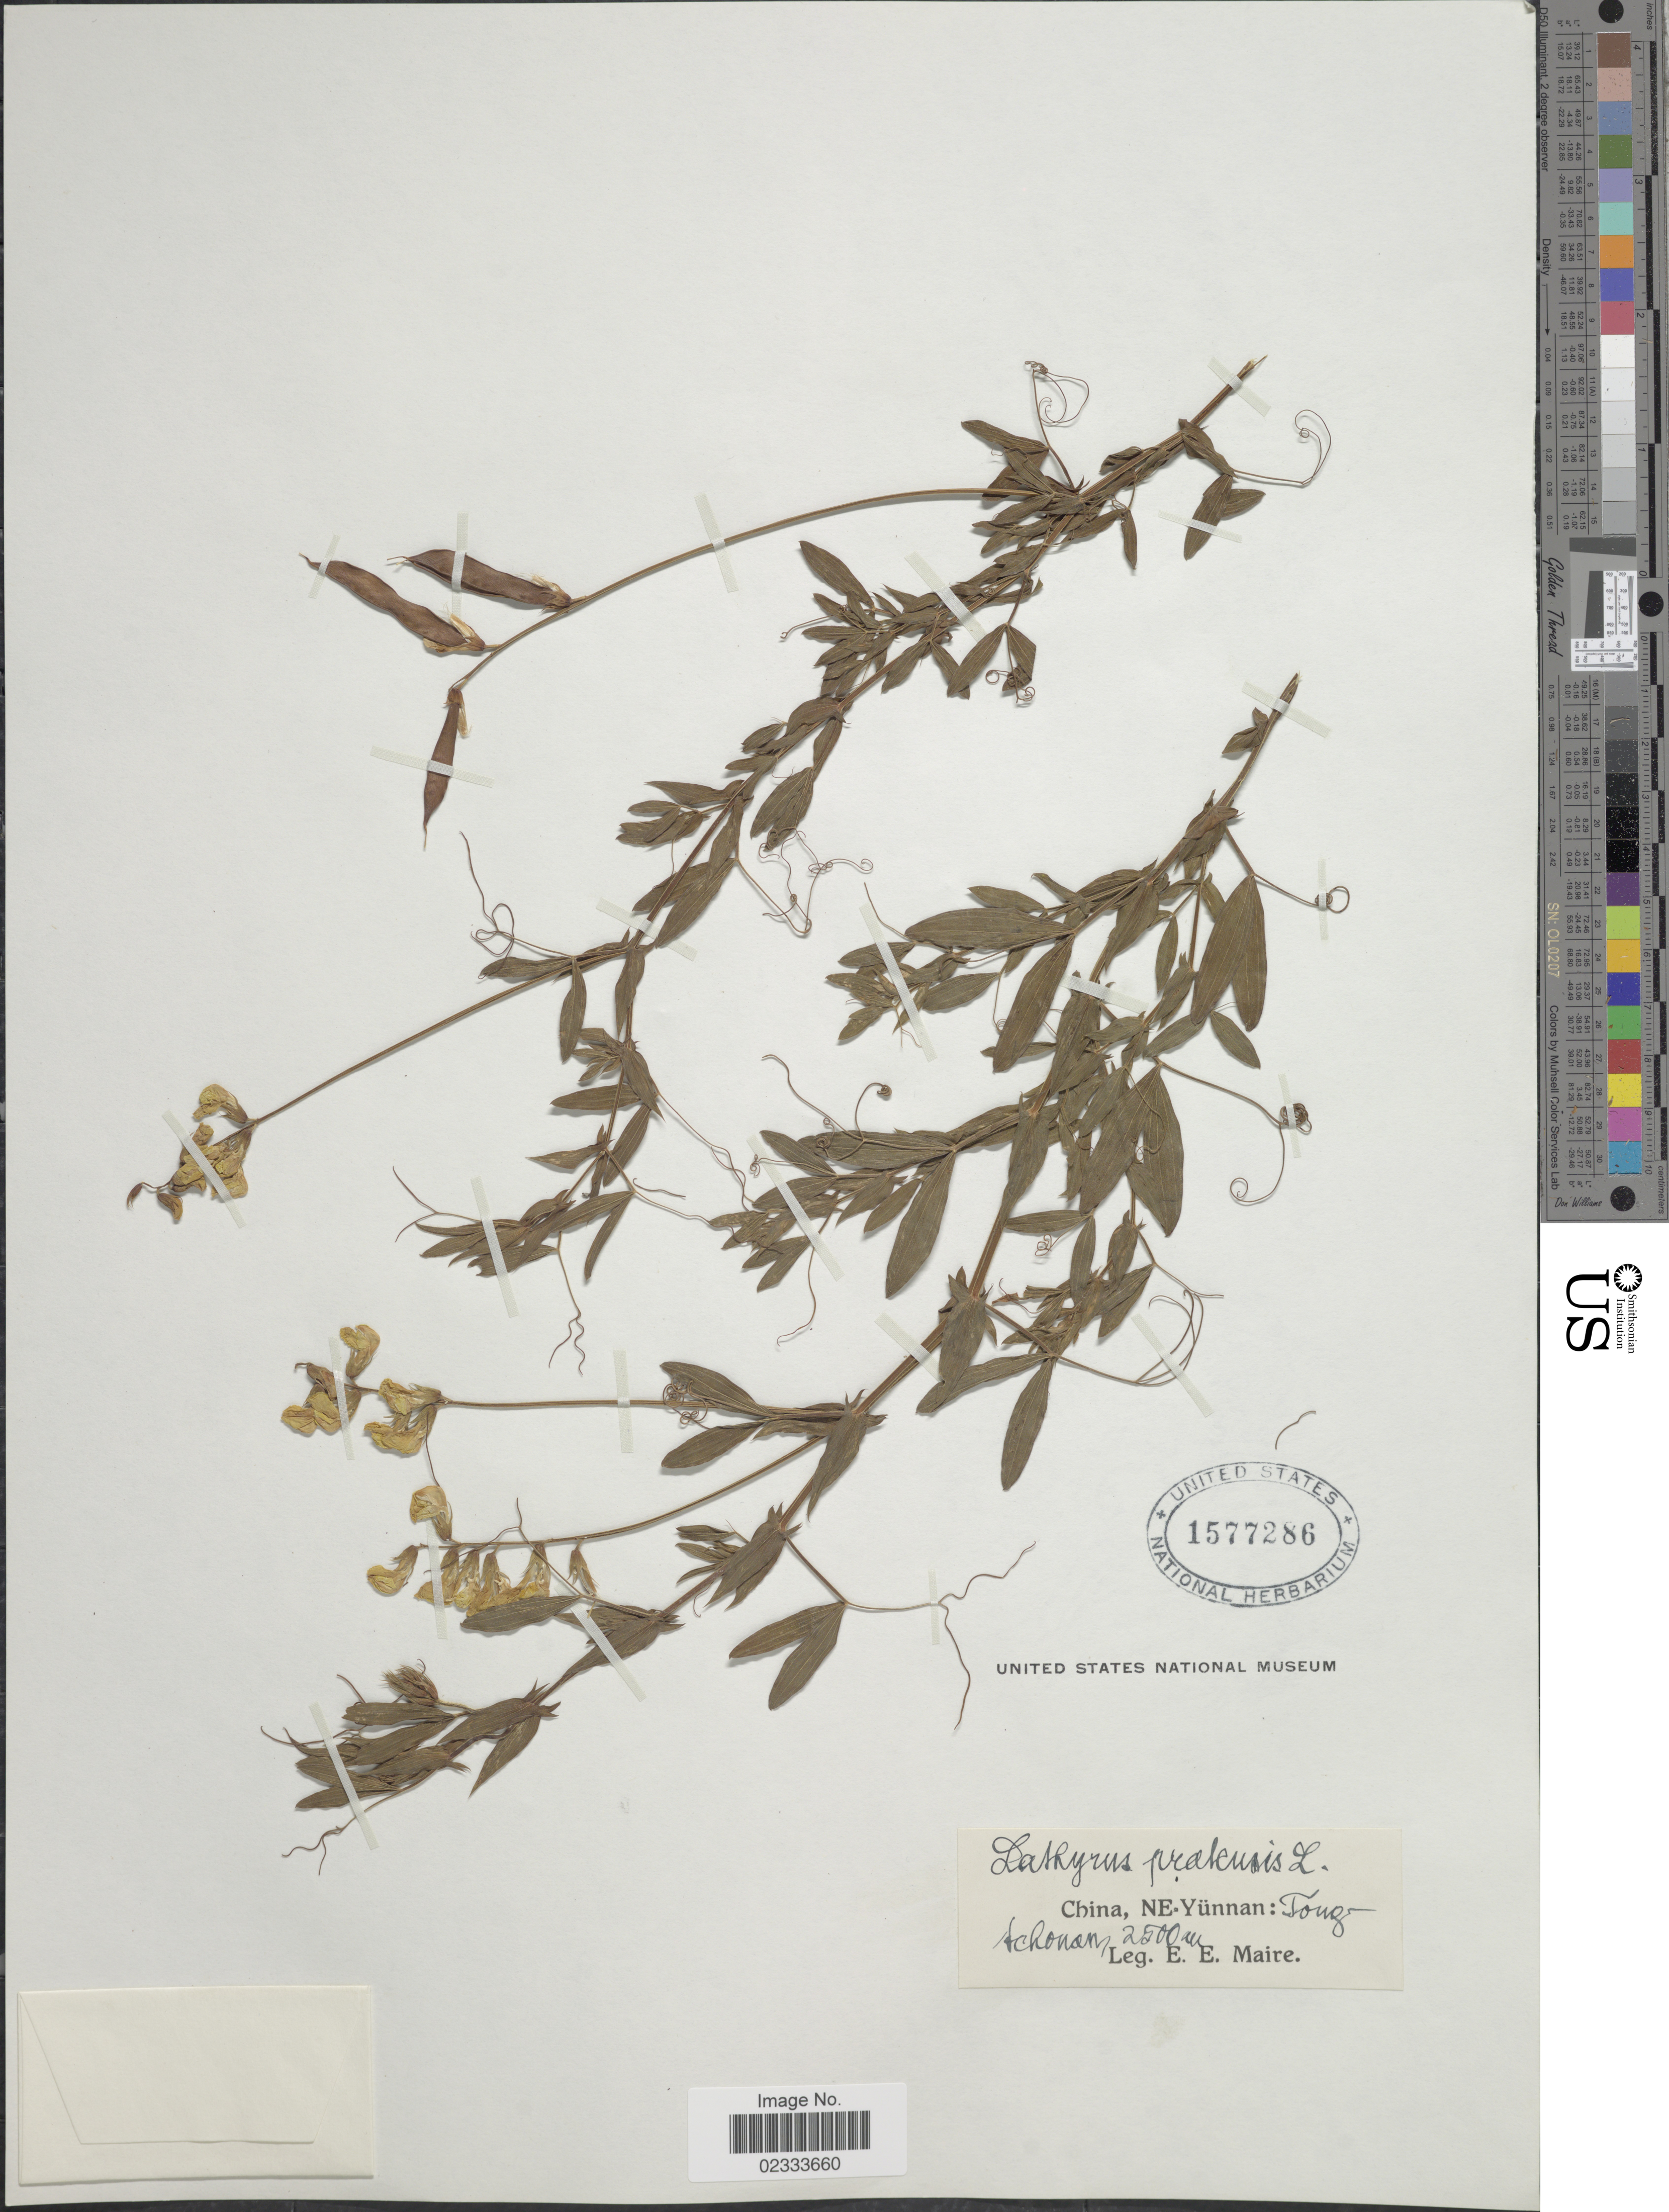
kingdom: Plantae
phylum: Tracheophyta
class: Magnoliopsida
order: Fabales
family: Fabaceae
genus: Lathyrus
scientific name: Lathyrus pratensis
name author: L.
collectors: E. E. Maire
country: China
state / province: Yunnan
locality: NE-Yunnan: Tong-Tchonan [interpreted]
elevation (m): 2500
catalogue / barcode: US 1577286